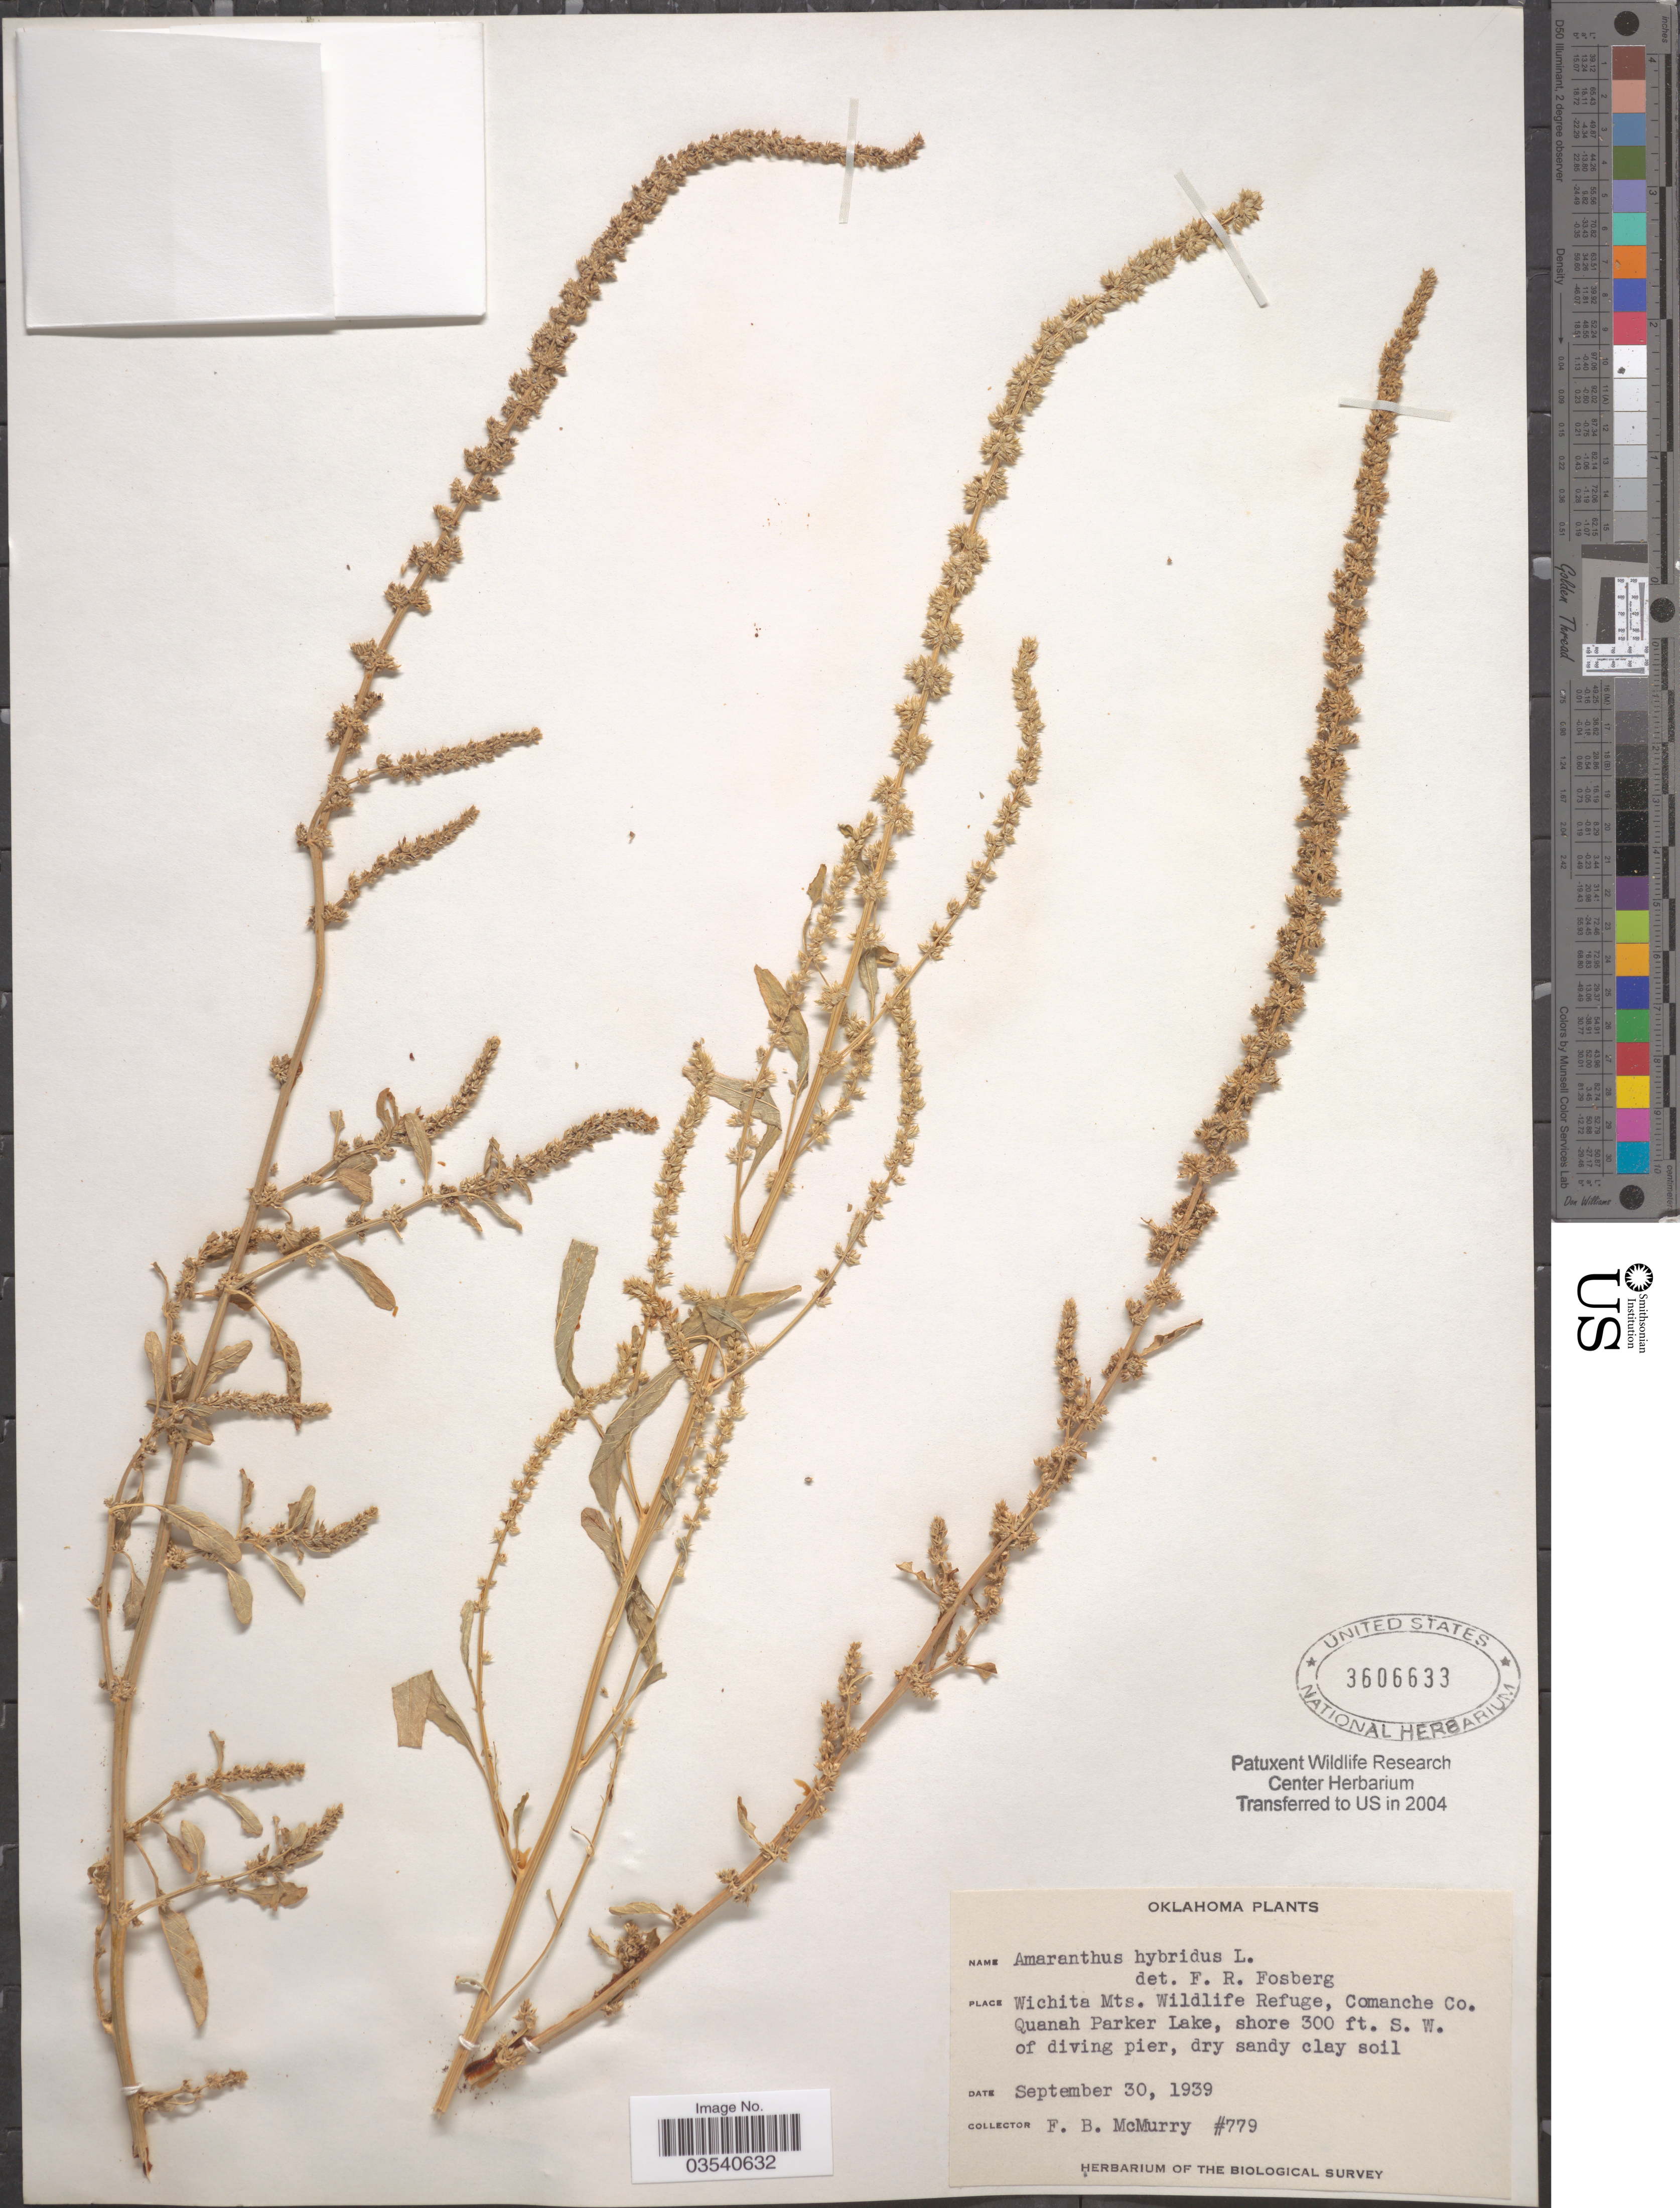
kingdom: Plantae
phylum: Tracheophyta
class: Magnoliopsida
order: Caryophyllales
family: Amaranthaceae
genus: Amaranthus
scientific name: Amaranthus hybridus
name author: L.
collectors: F. B. McMurry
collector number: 779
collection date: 1939-09-30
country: United States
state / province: Oklahoma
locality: Wichita Mts. Wildlife Refuge, Comanche Co. Quanah Parker Lake, shore 300 ft. S. W. of diving pier.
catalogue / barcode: US 3606633